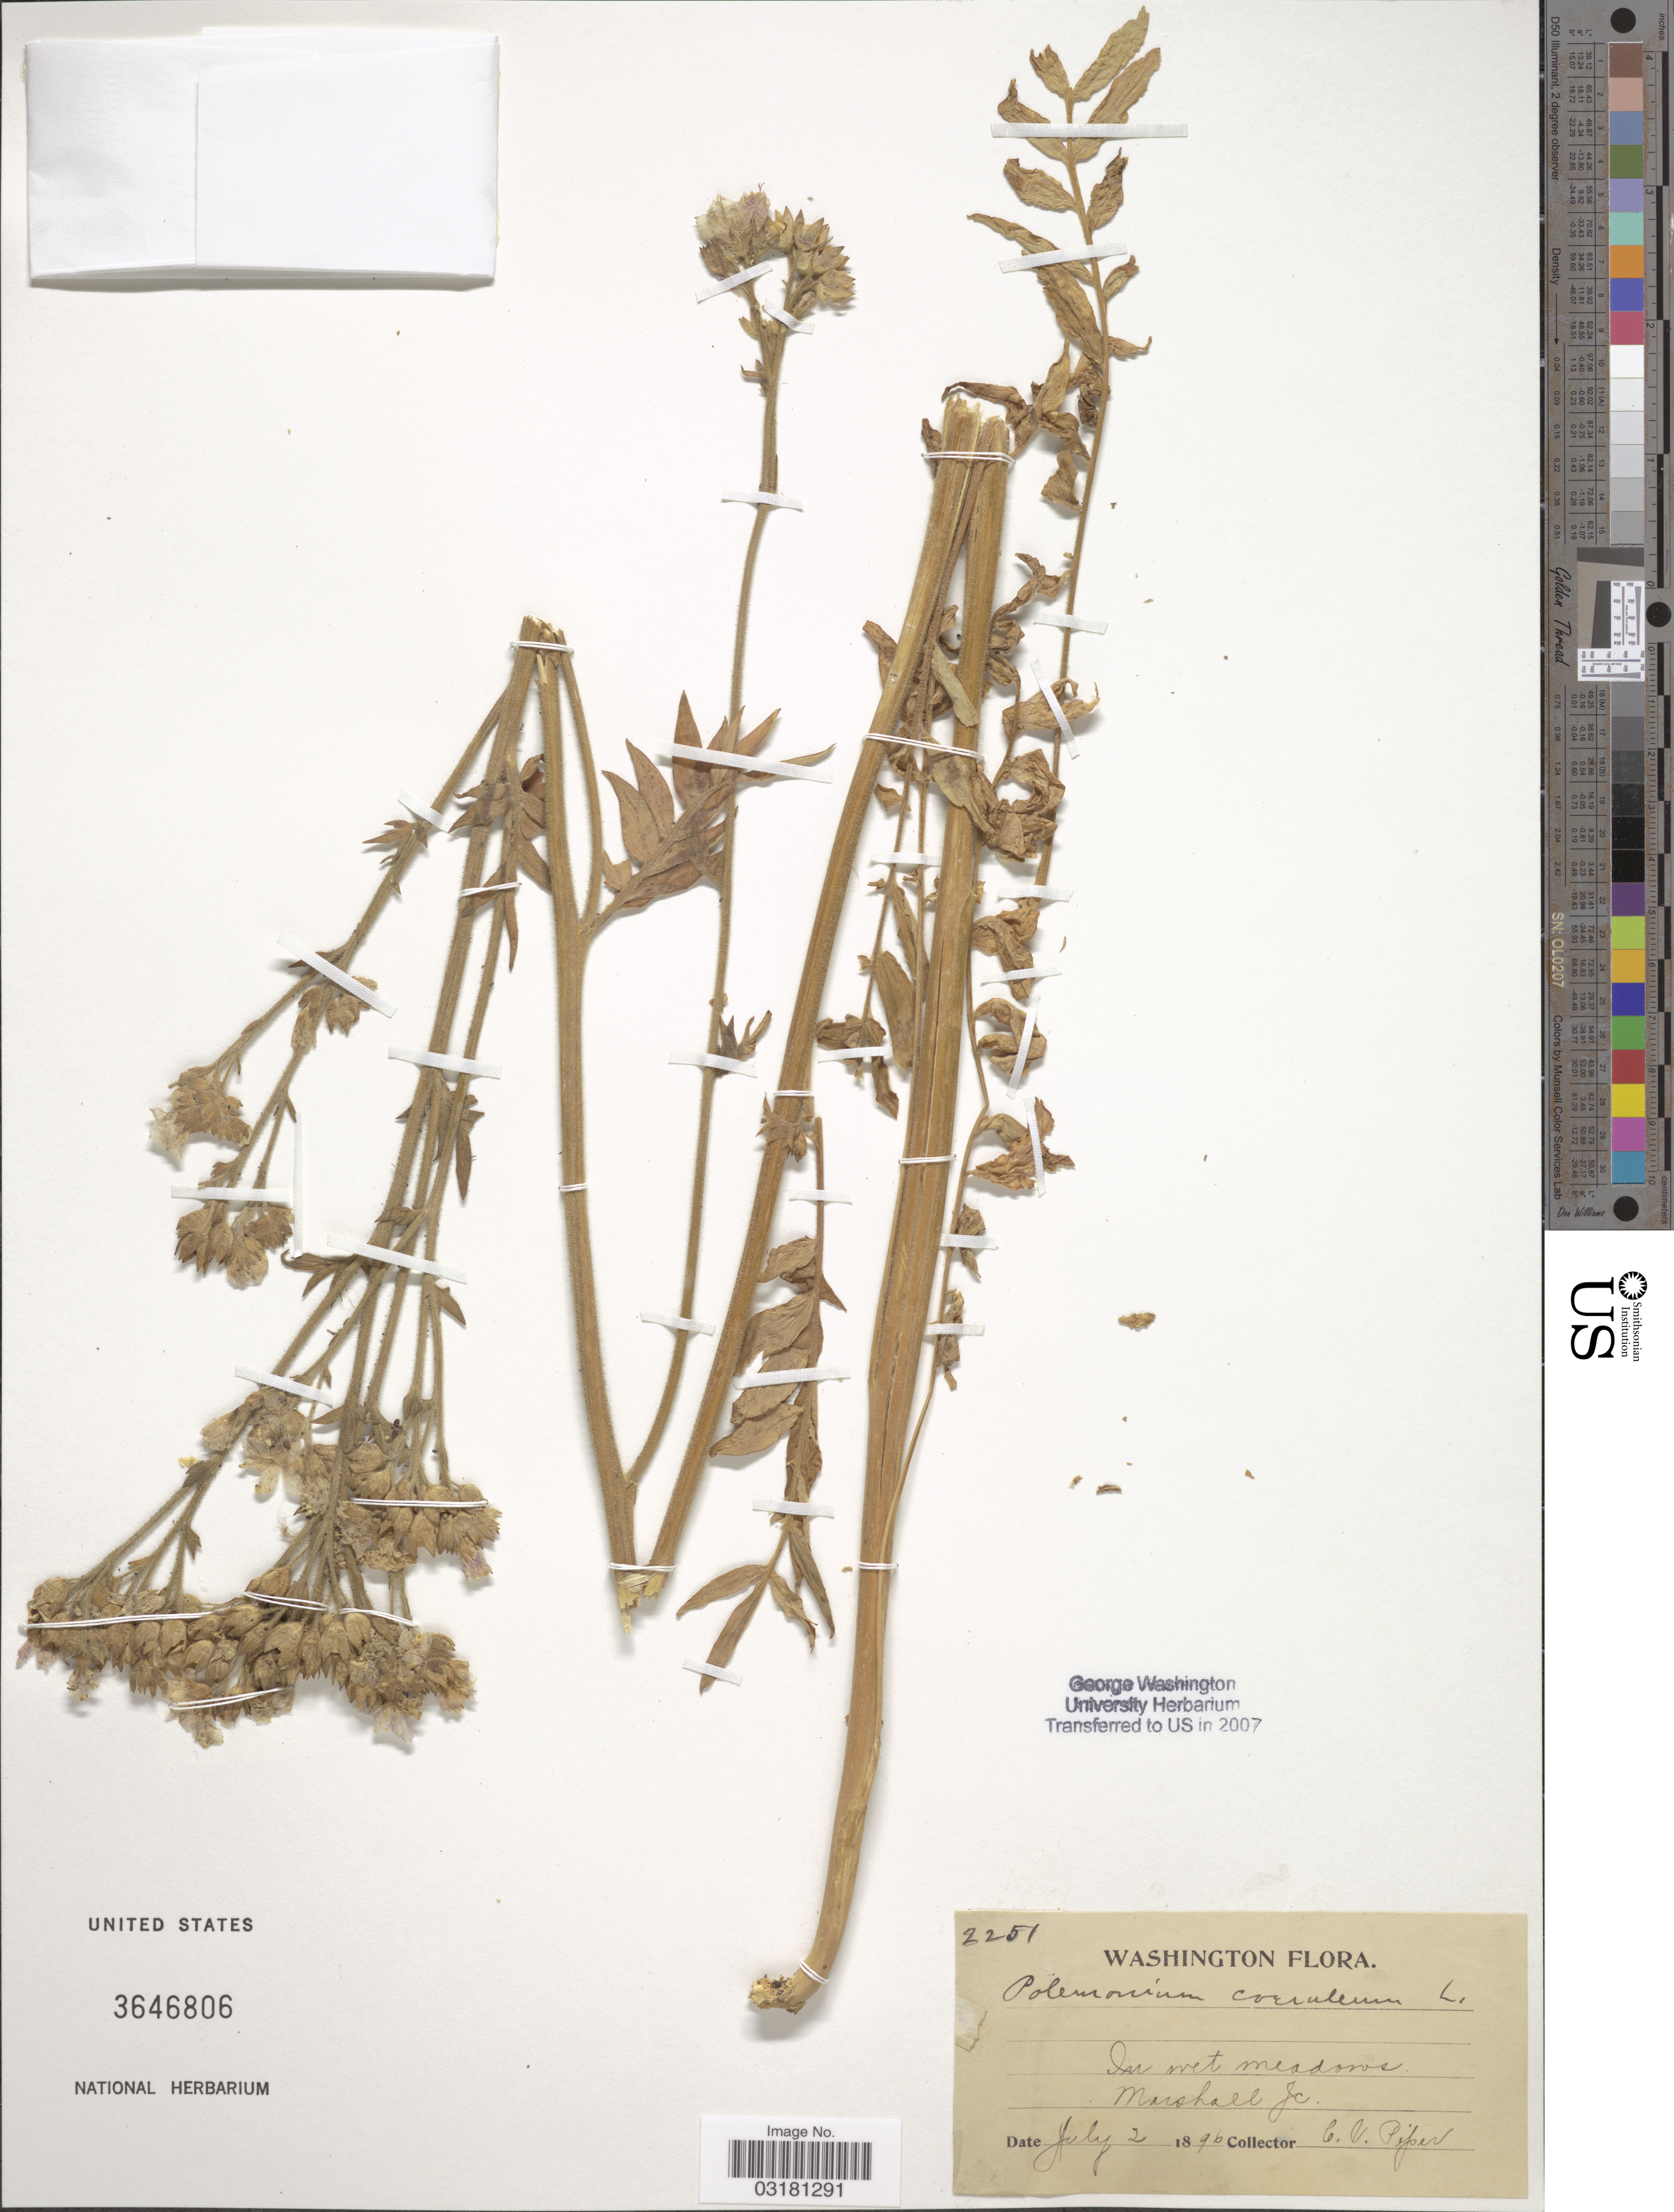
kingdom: Plantae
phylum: Tracheophyta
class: Magnoliopsida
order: Ericales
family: Polemoniaceae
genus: Polemonium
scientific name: Polemonium caeruleum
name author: L.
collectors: C. V. Piper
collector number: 2251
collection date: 1896-07-02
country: United States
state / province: Washington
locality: Marshall Jc.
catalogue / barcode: US 3646806